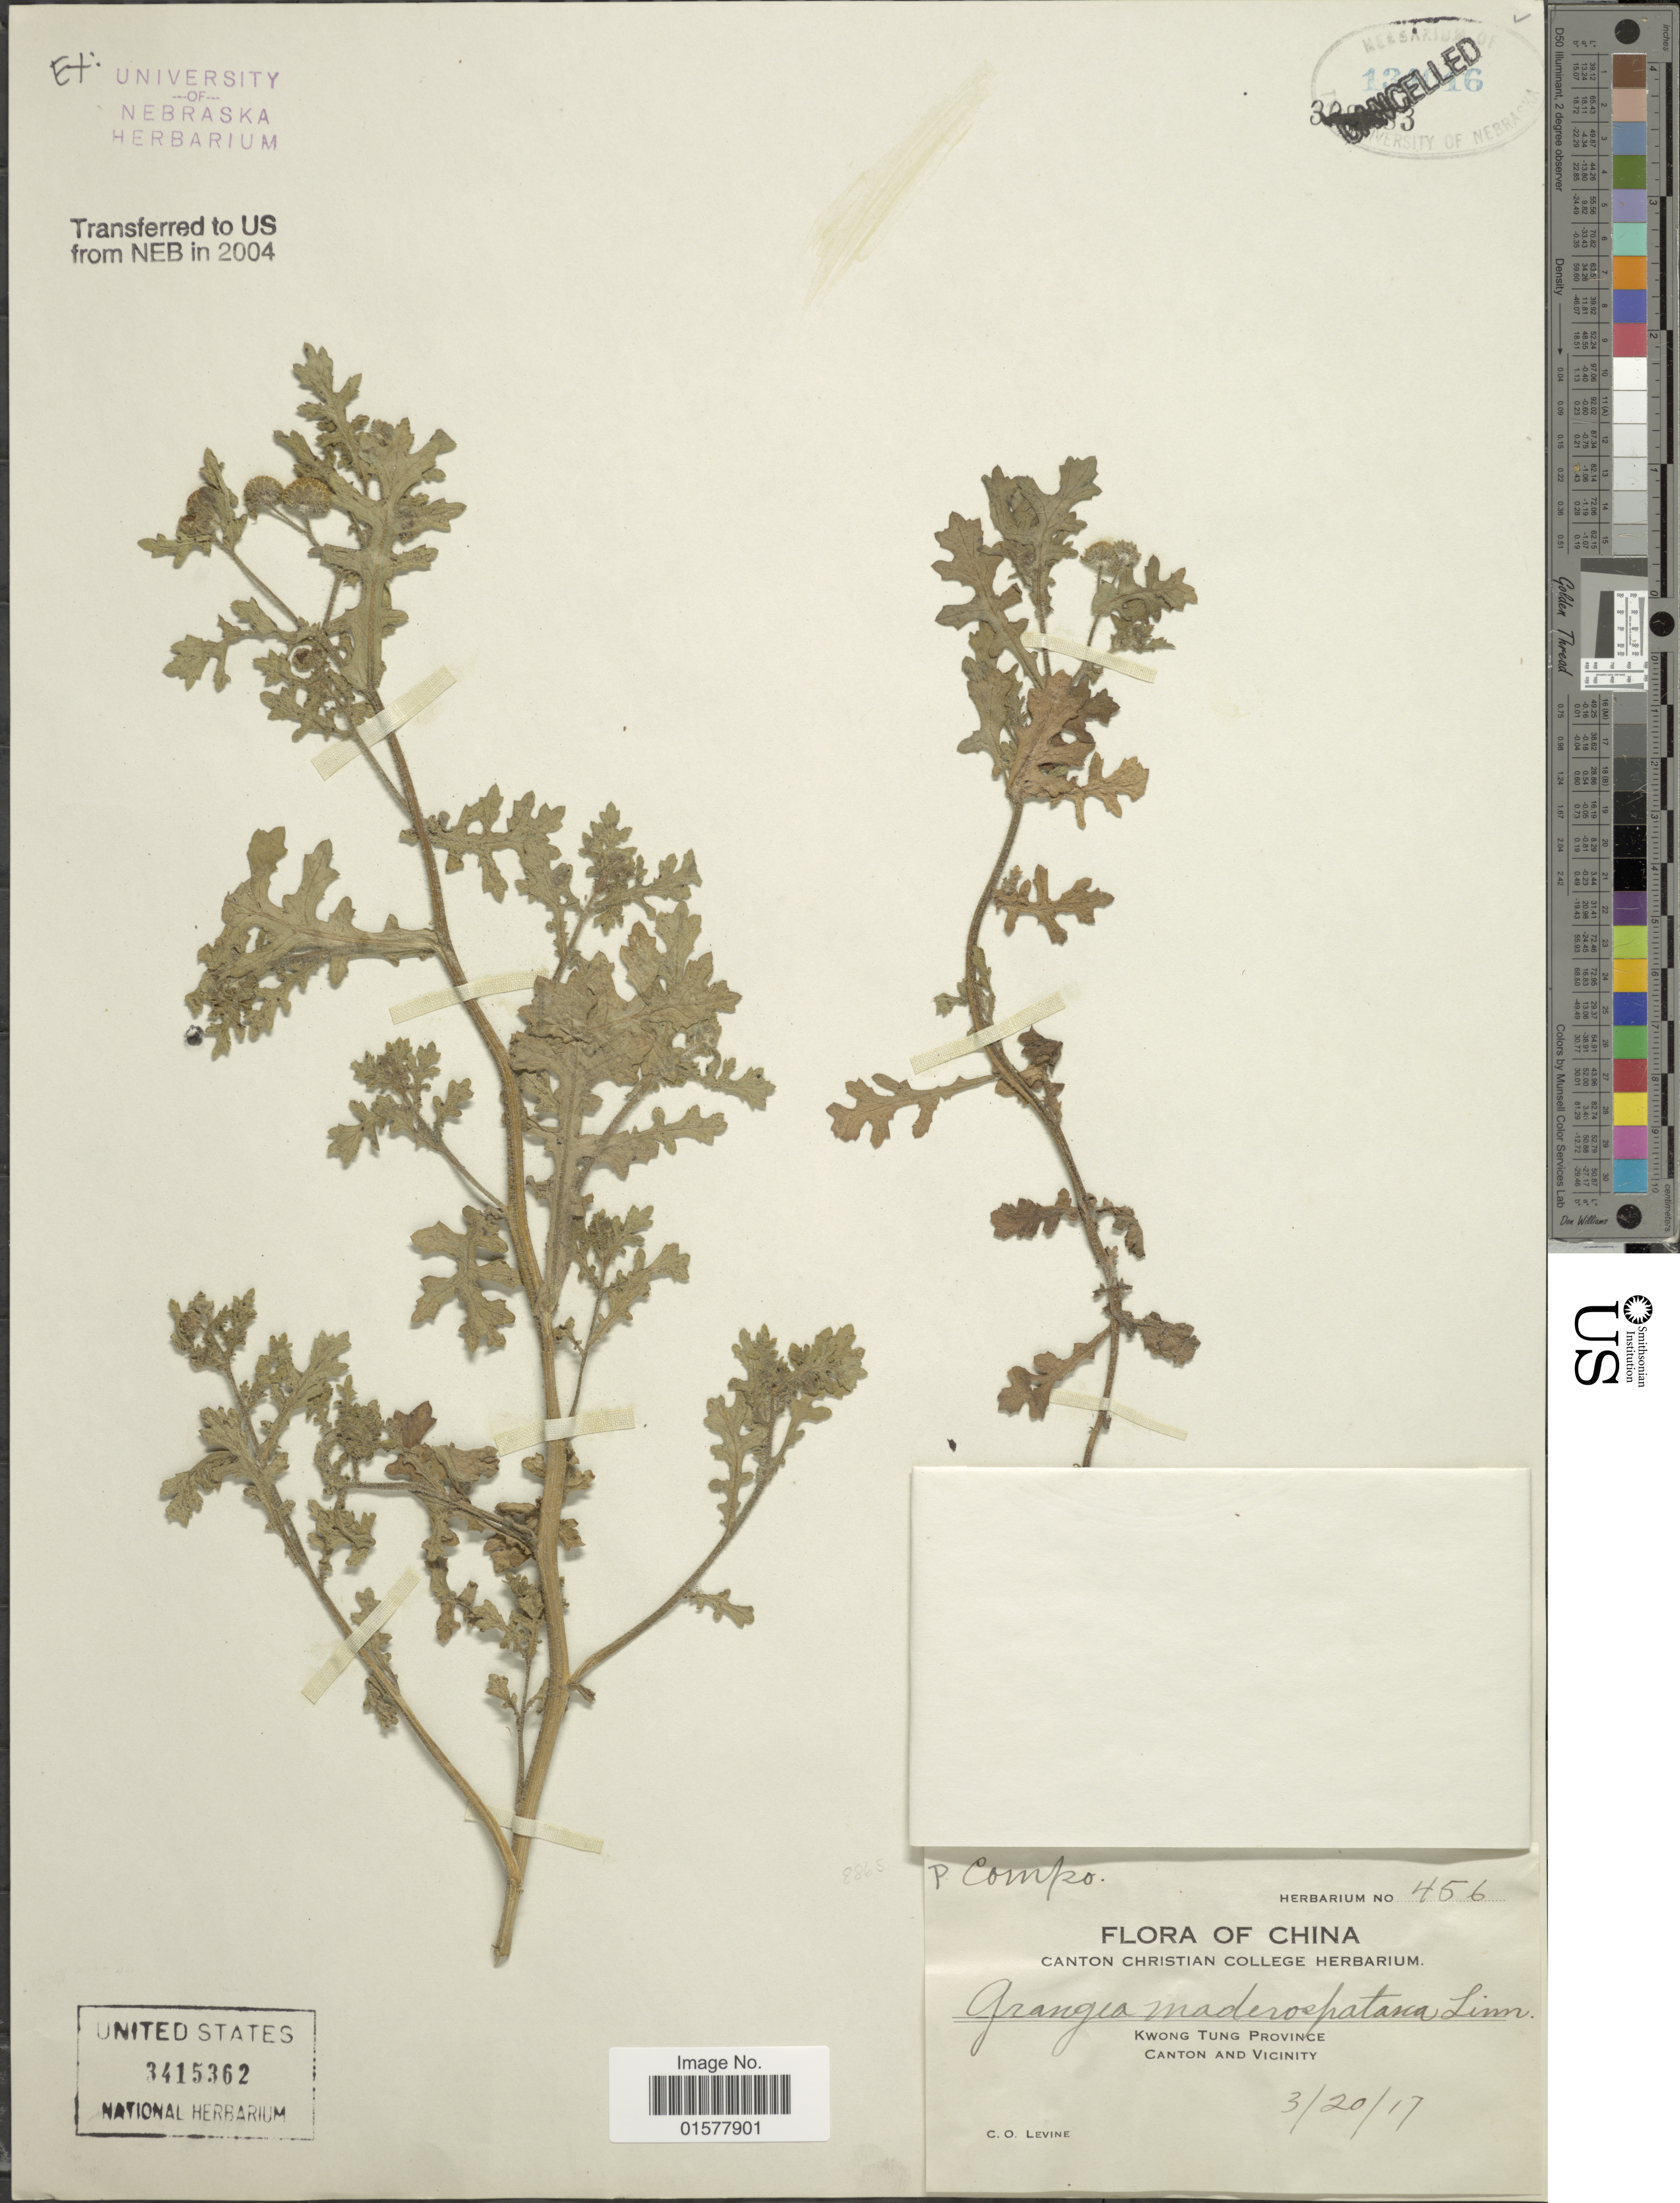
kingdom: Plantae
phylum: Tracheophyta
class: Magnoliopsida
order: Asterales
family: Asteraceae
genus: Grangea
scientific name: Grangea maderaspatana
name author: (L.) Poir.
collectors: C. O. Levine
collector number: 456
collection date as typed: Transcribed d/m/y: 20/3/17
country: China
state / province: Guangdong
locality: Kwong Tung Province, Canton and Vicinity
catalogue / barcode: US 3415362